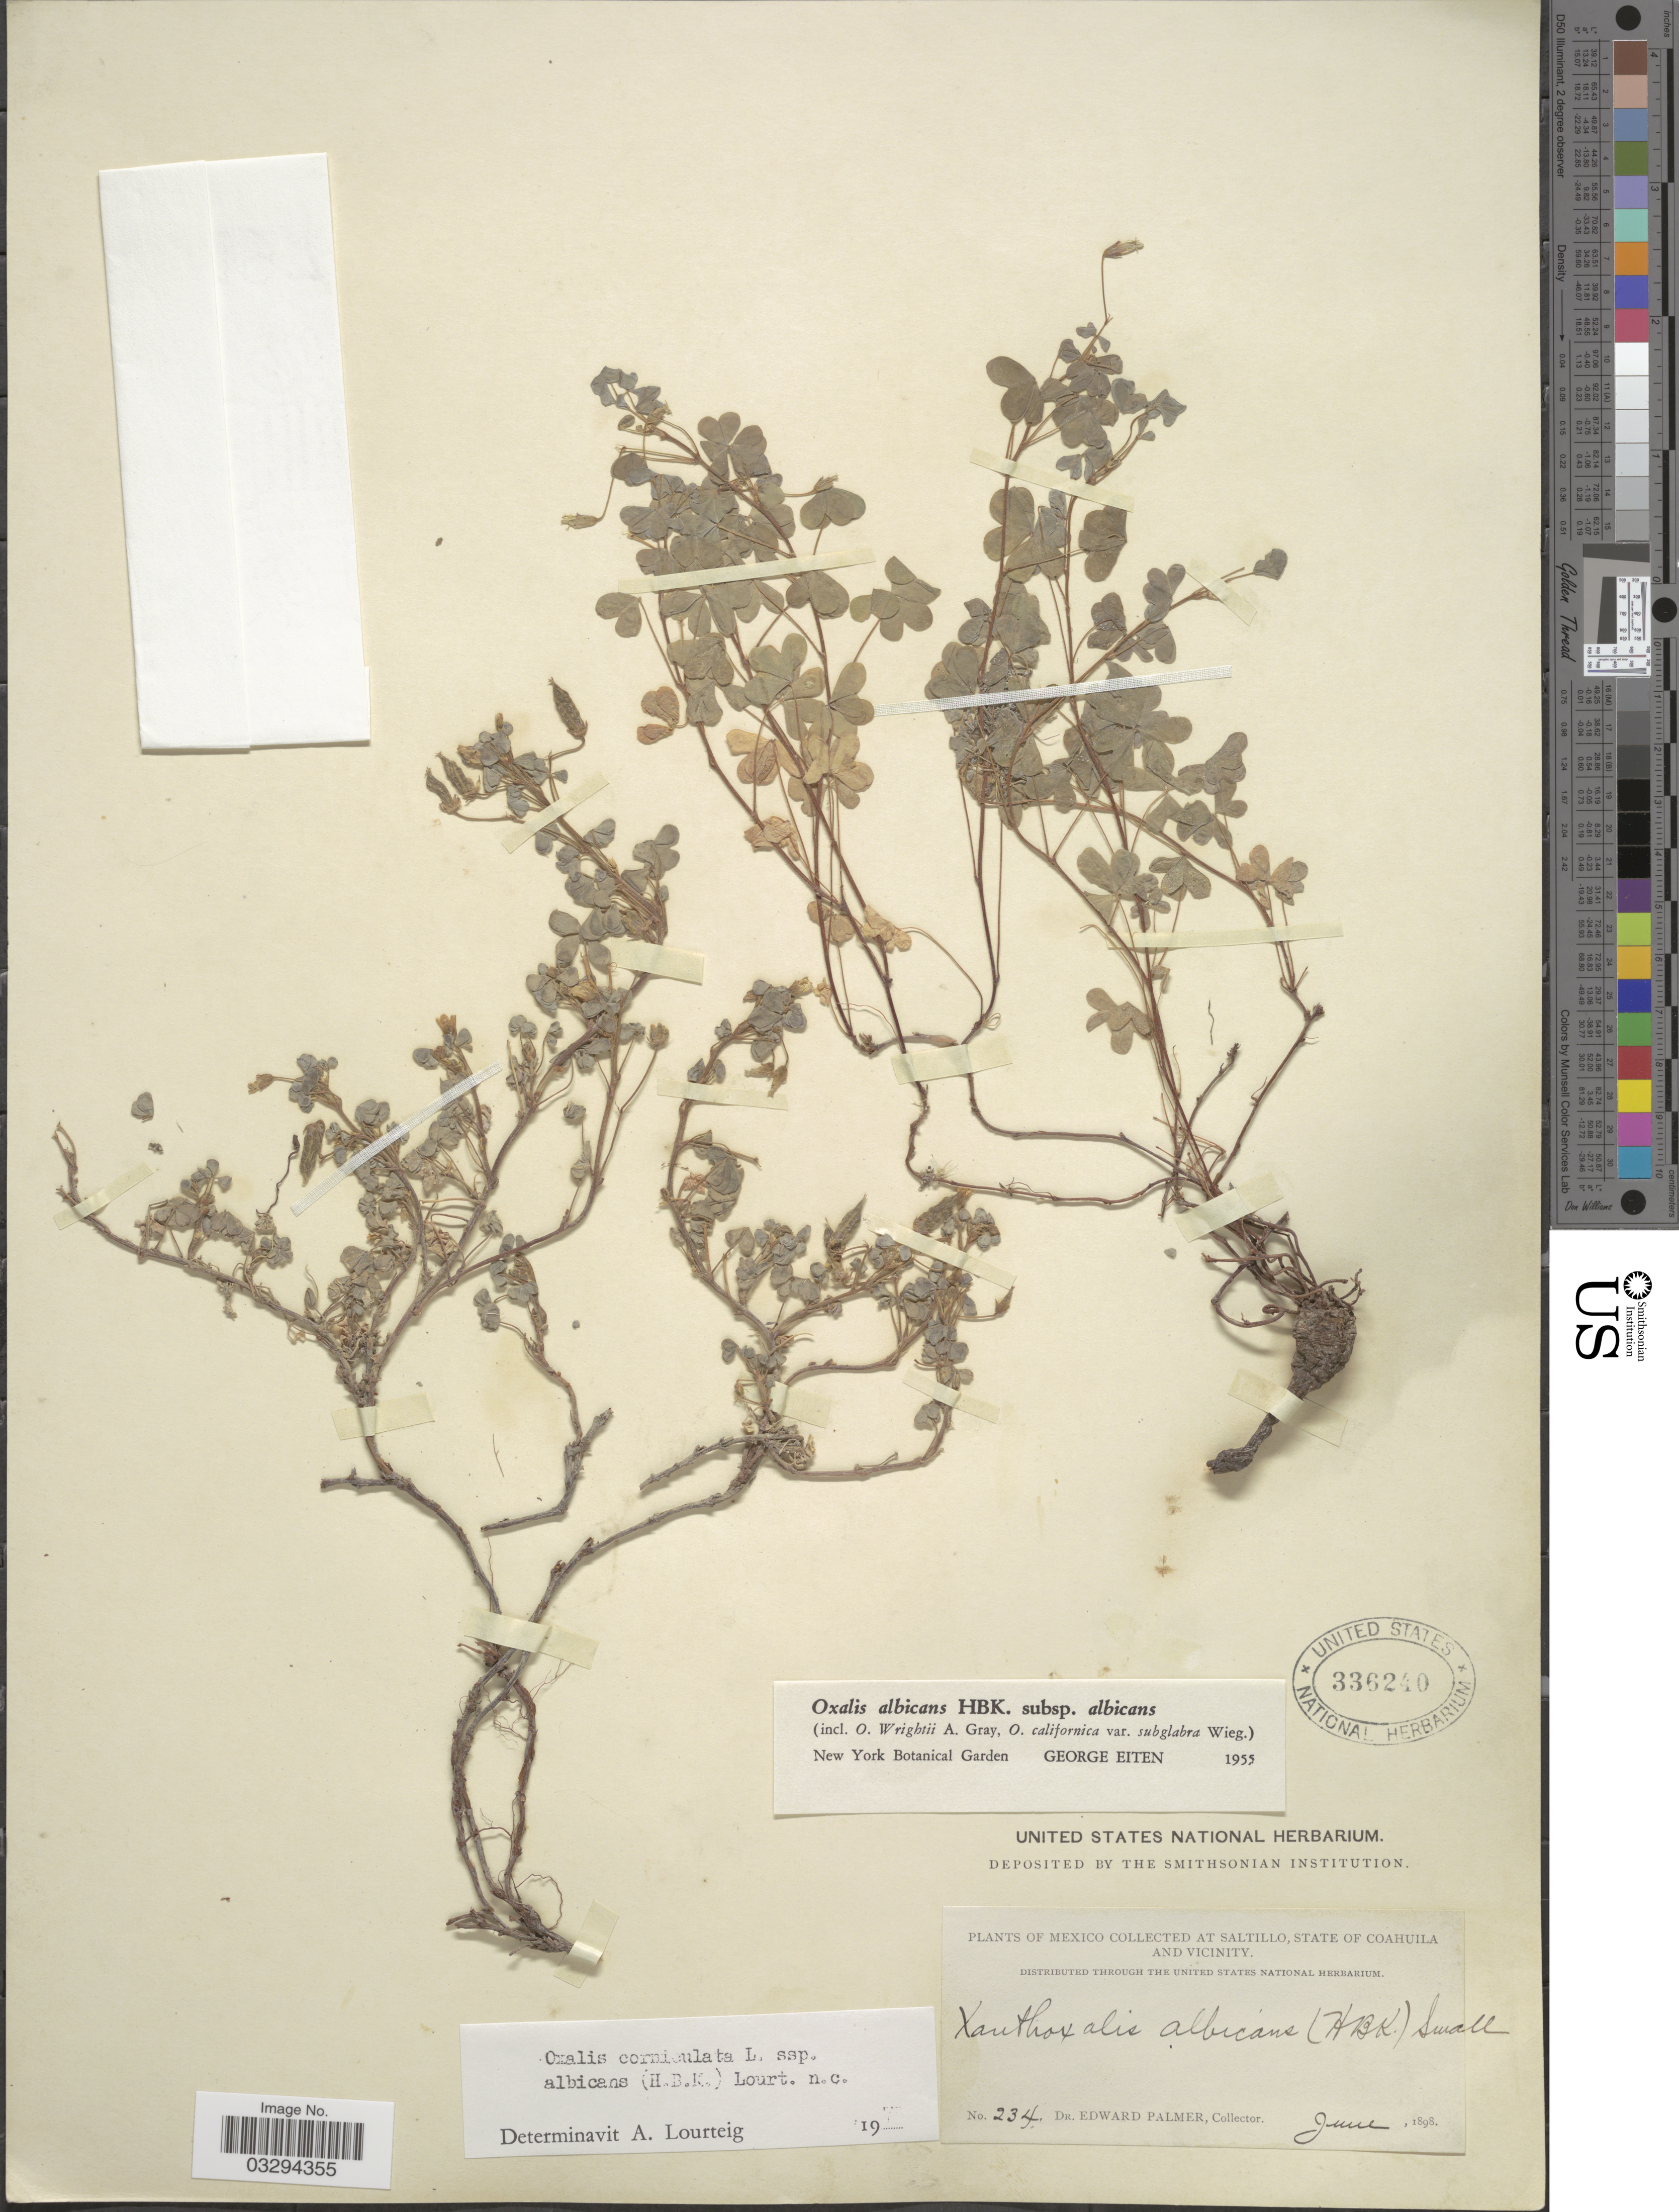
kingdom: Plantae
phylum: Tracheophyta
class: Magnoliopsida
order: Oxalidales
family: Oxalidaceae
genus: Oxalis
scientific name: Oxalis corniculata subsp. albicans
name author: (Kunth) Lourteig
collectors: E. Palmer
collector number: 234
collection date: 1898-06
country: Mexico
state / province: Coahuila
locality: At Saltillo, State of Coahuila and Vicinity.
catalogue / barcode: US 336240